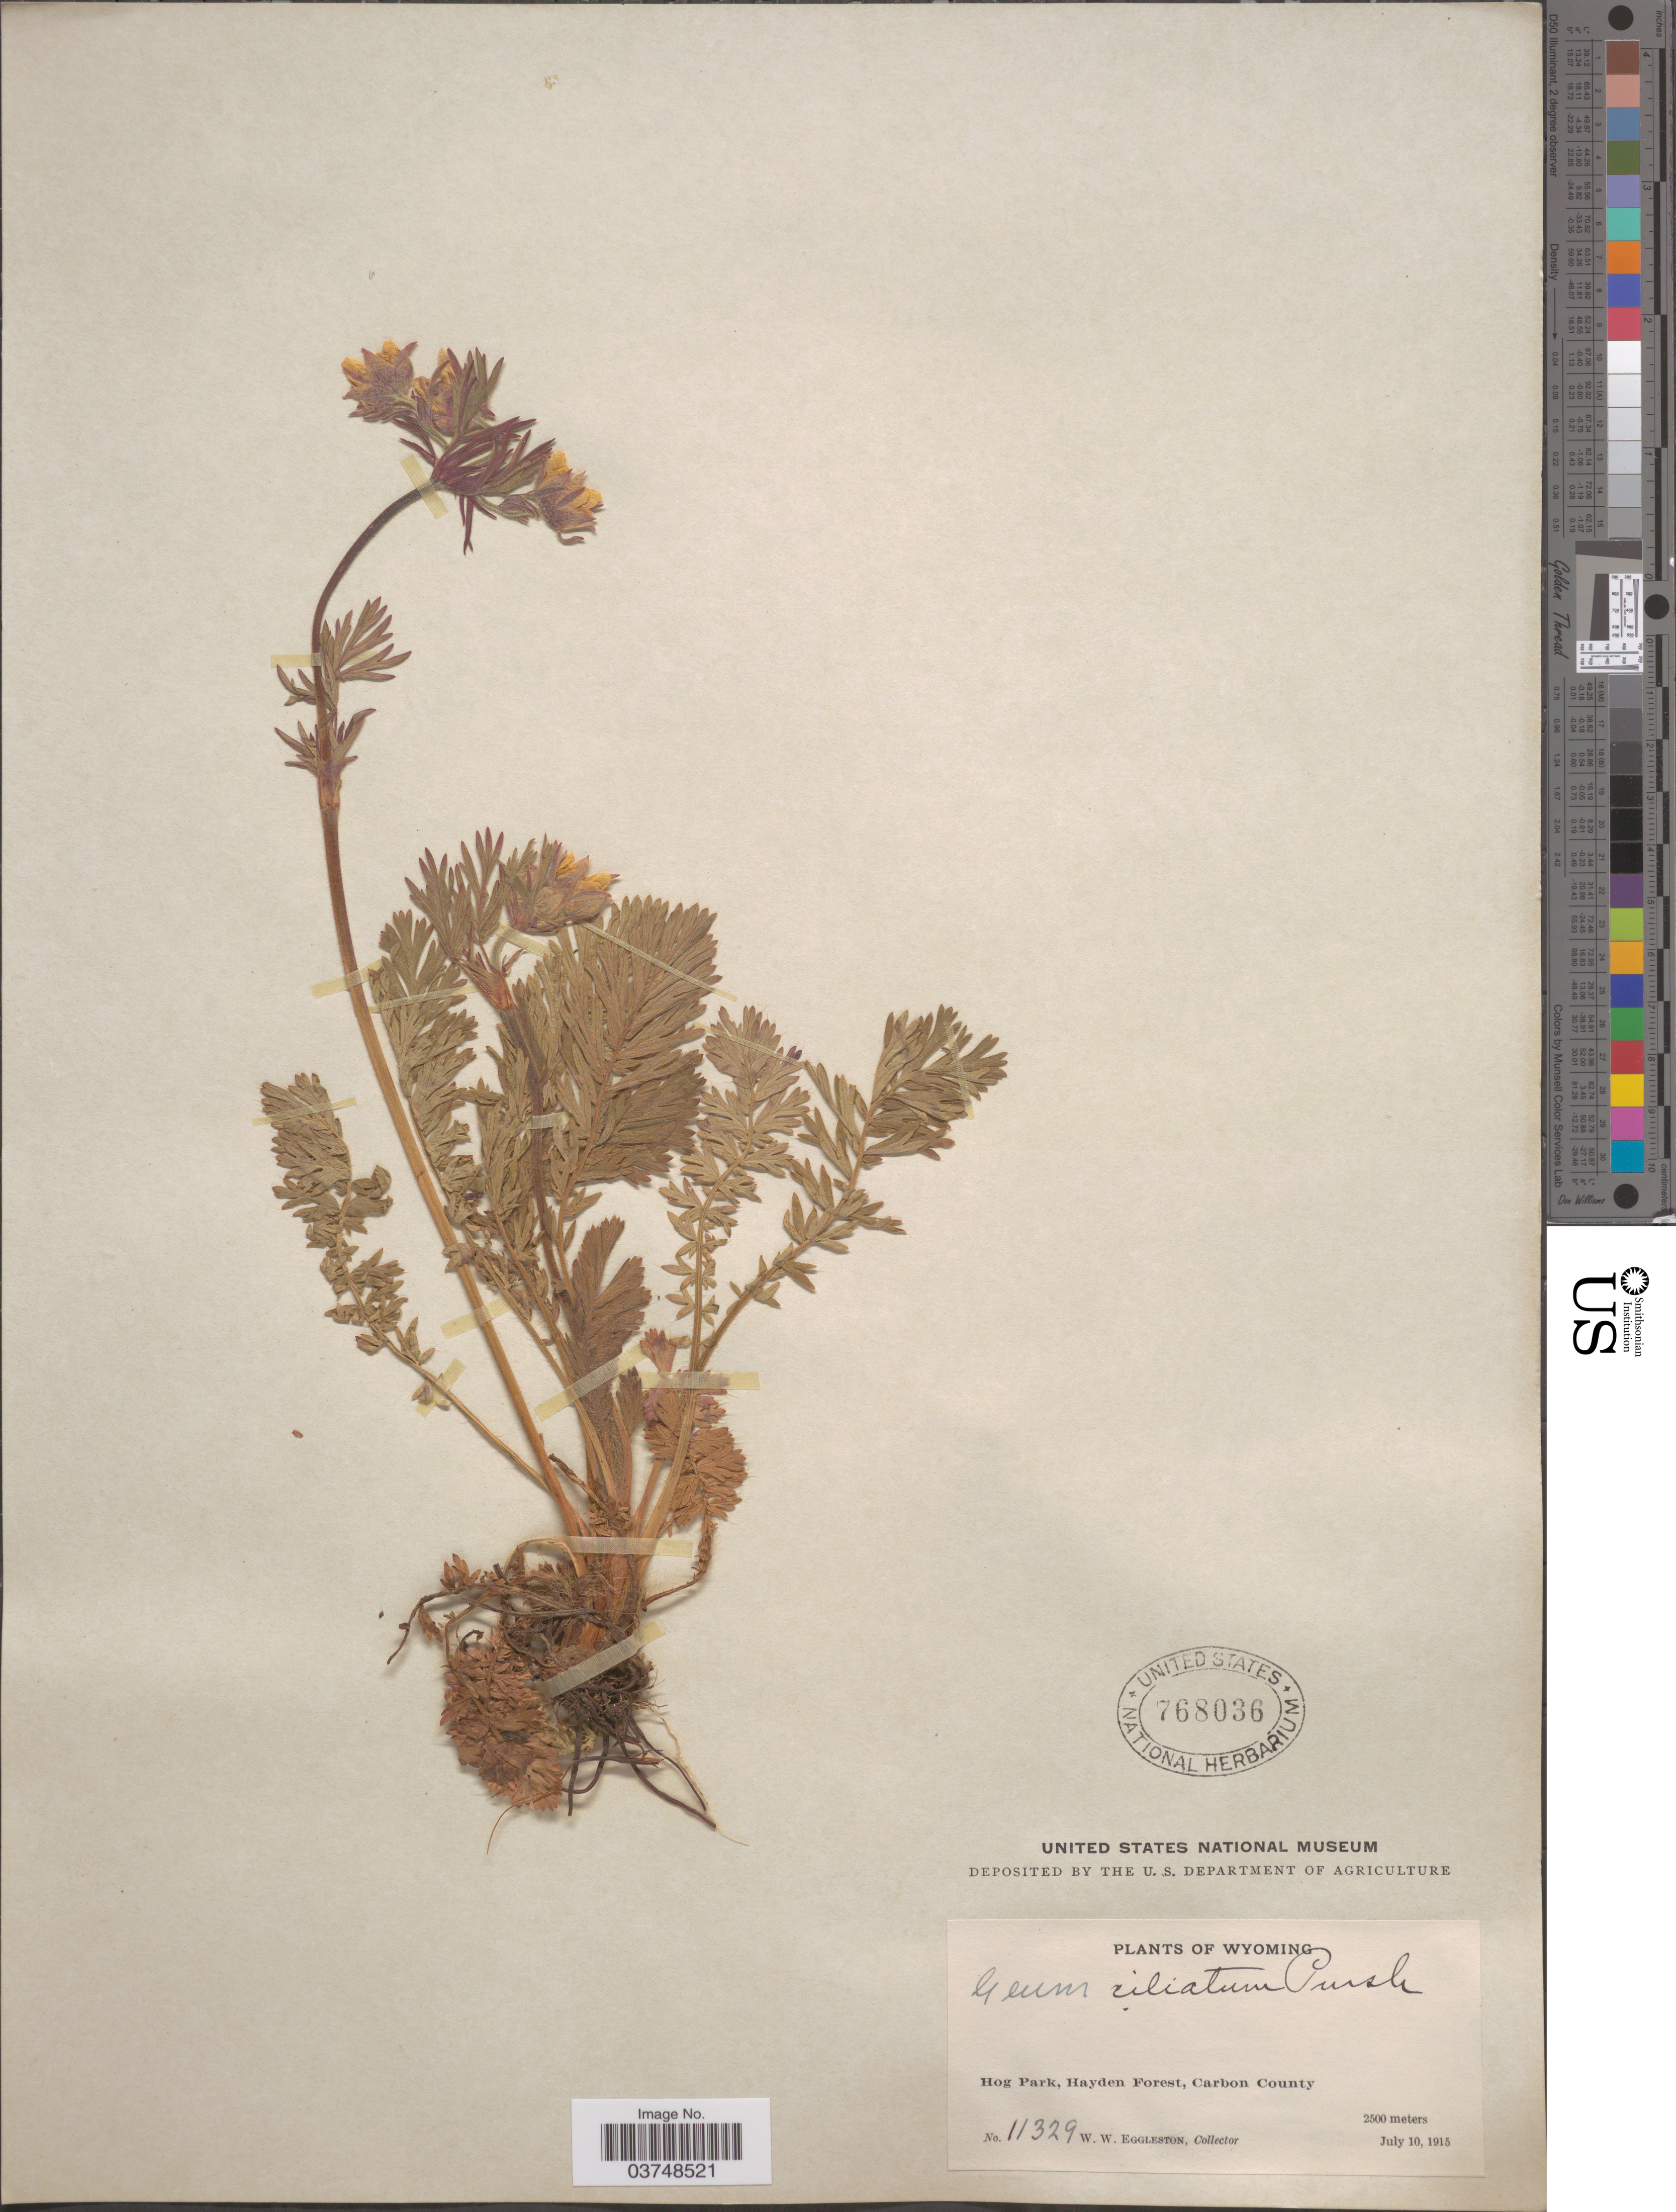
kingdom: Plantae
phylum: Tracheophyta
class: Magnoliopsida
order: Rosales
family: Rosaceae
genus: Geum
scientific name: Geum triflorum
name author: Pursh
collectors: W. W. Eggleston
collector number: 11329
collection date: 1915-07-10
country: United States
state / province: Wyoming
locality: Hog Park, Hayden Forest, Carbon County.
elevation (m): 2500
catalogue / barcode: US 768036